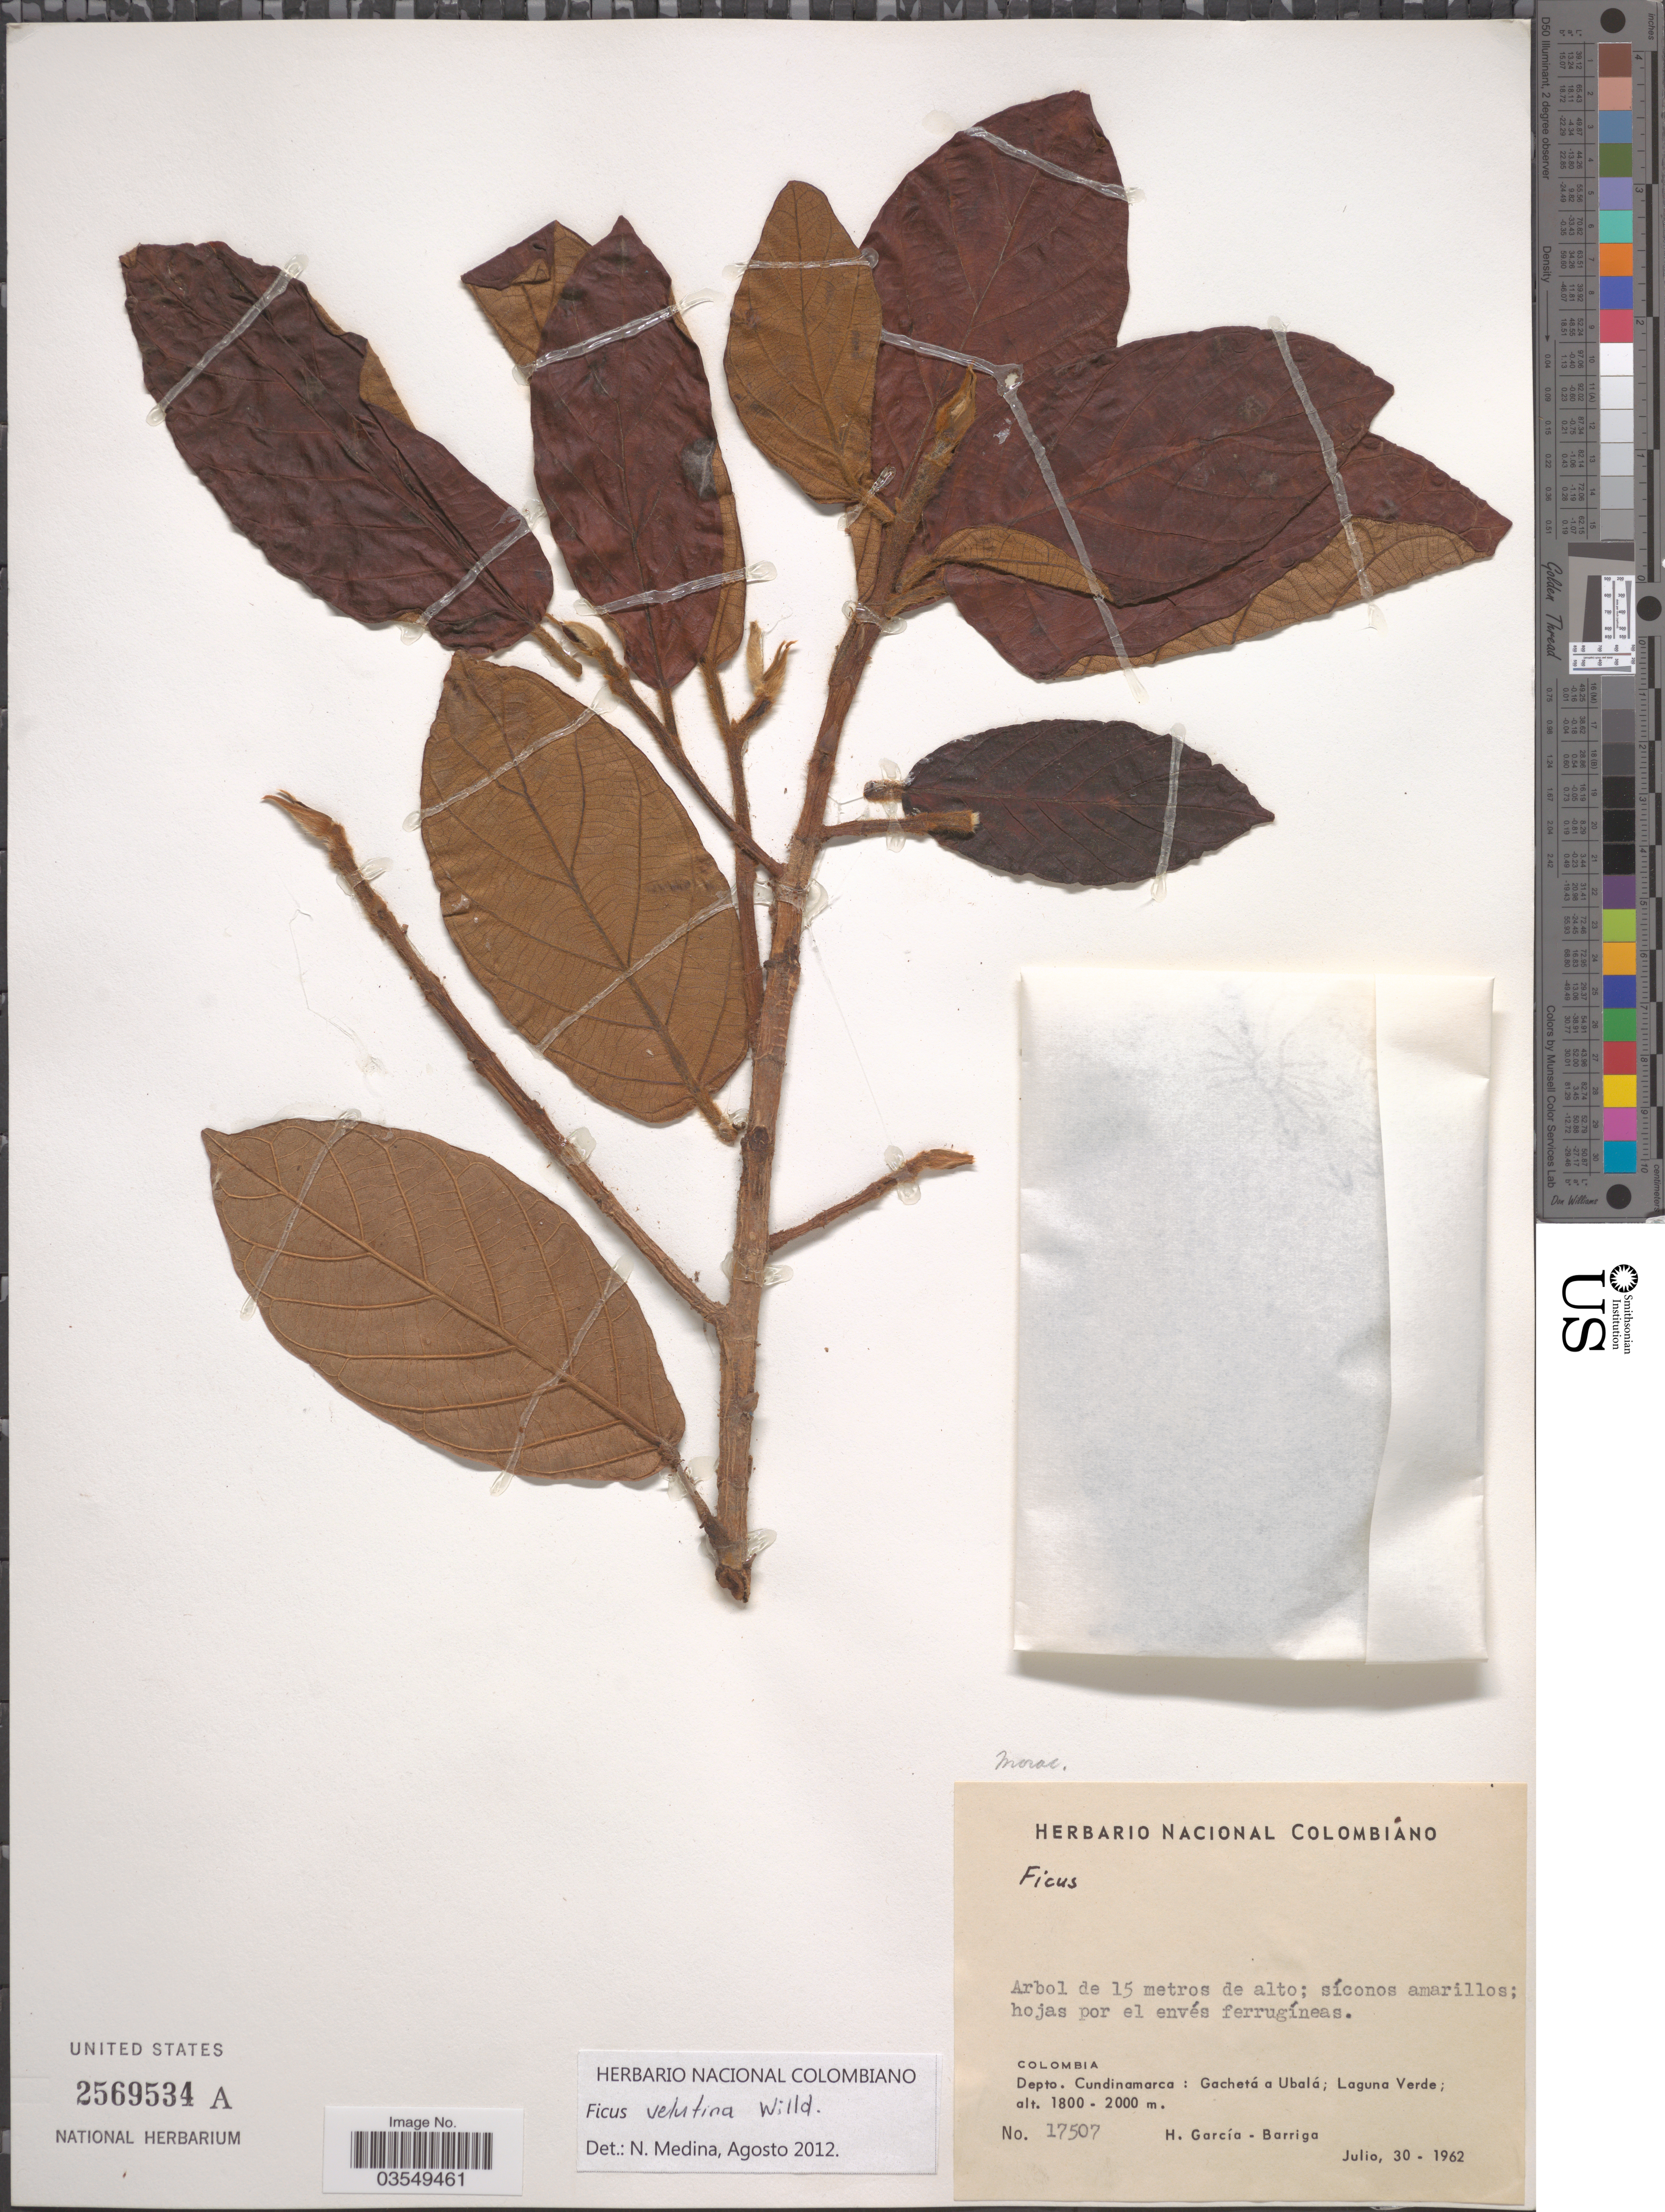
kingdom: Plantae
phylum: Tracheophyta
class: Magnoliopsida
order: Rosales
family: Moraceae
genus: Ficus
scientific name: Ficus velutina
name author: Humb. & Bonpl. ex Willd.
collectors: H. García Barriga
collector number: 17507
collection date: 1962-07-30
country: Colombia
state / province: Cundinamarca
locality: Depto. Cundinamarca: Gachetá a Ubalá; Laguna Verde.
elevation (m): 1800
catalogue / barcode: US 2569534A